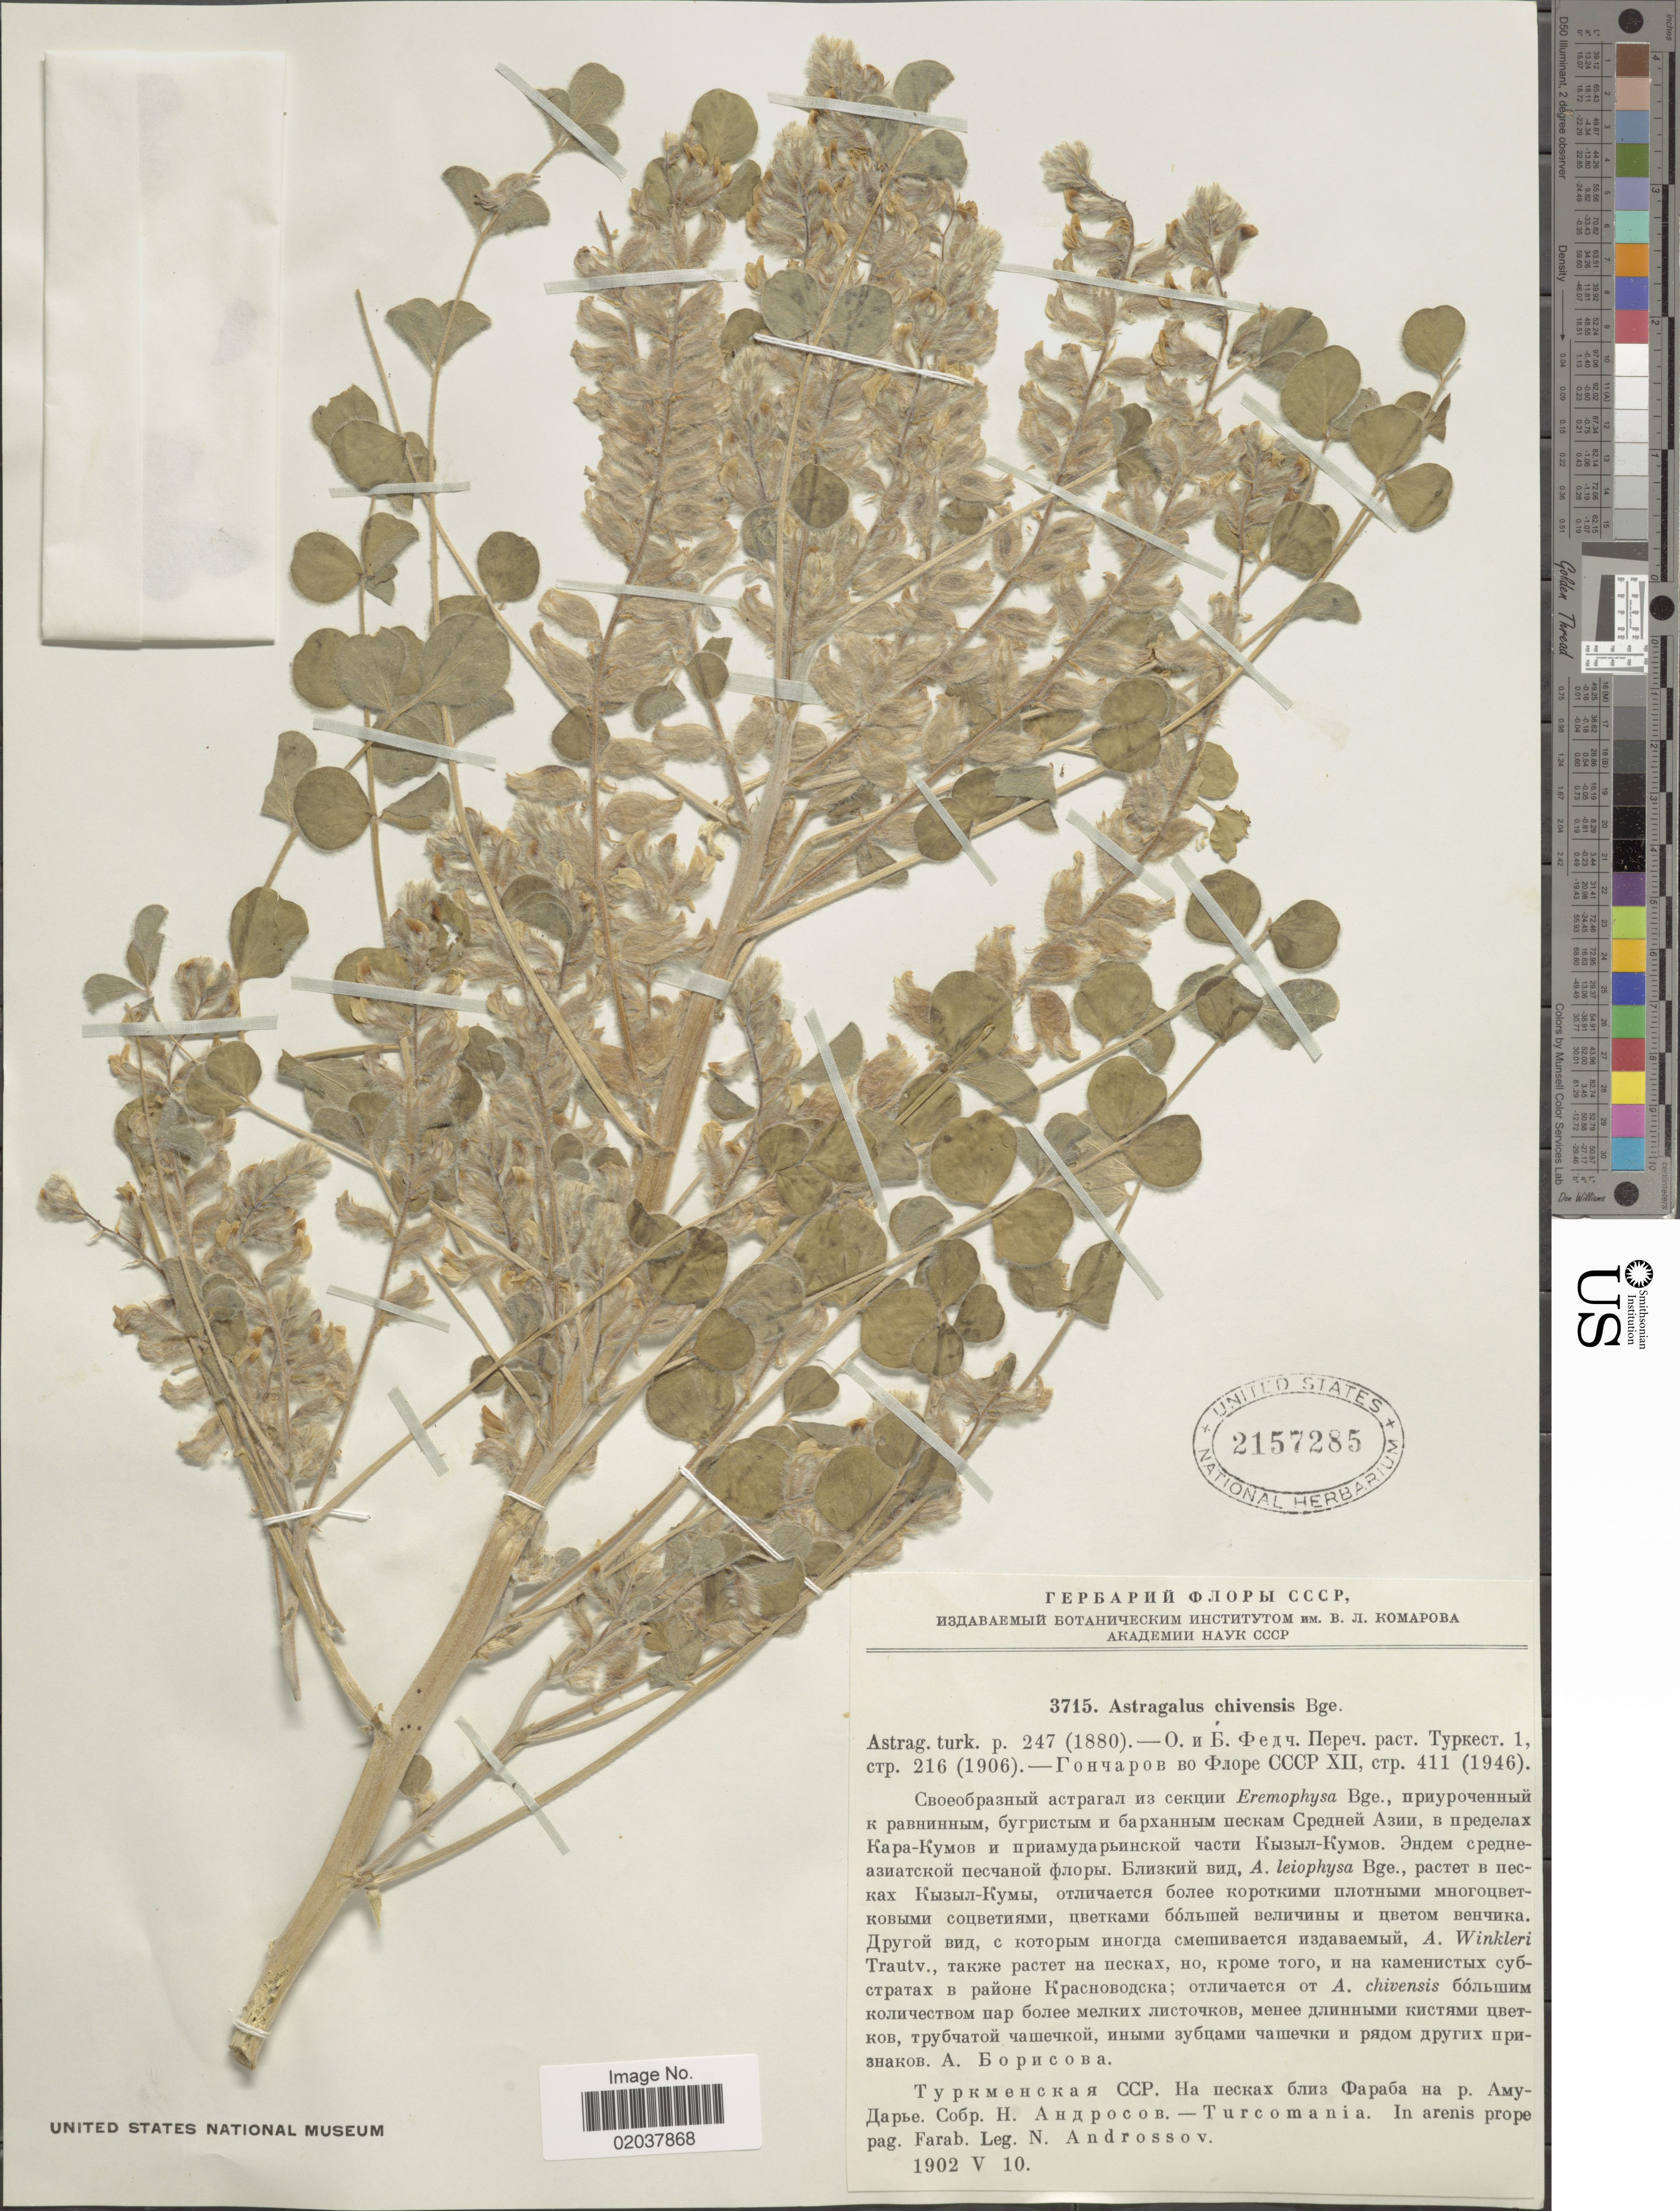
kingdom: Plantae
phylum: Tracheophyta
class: Magnoliopsida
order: Fabales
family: Fabaceae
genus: Astragalus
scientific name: Astragalus chiwensis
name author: Bunge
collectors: N. Androssov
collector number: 3715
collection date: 1902-05-10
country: Turkmenistan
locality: Turcomania, prope pag. Farab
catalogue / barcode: US 2157285